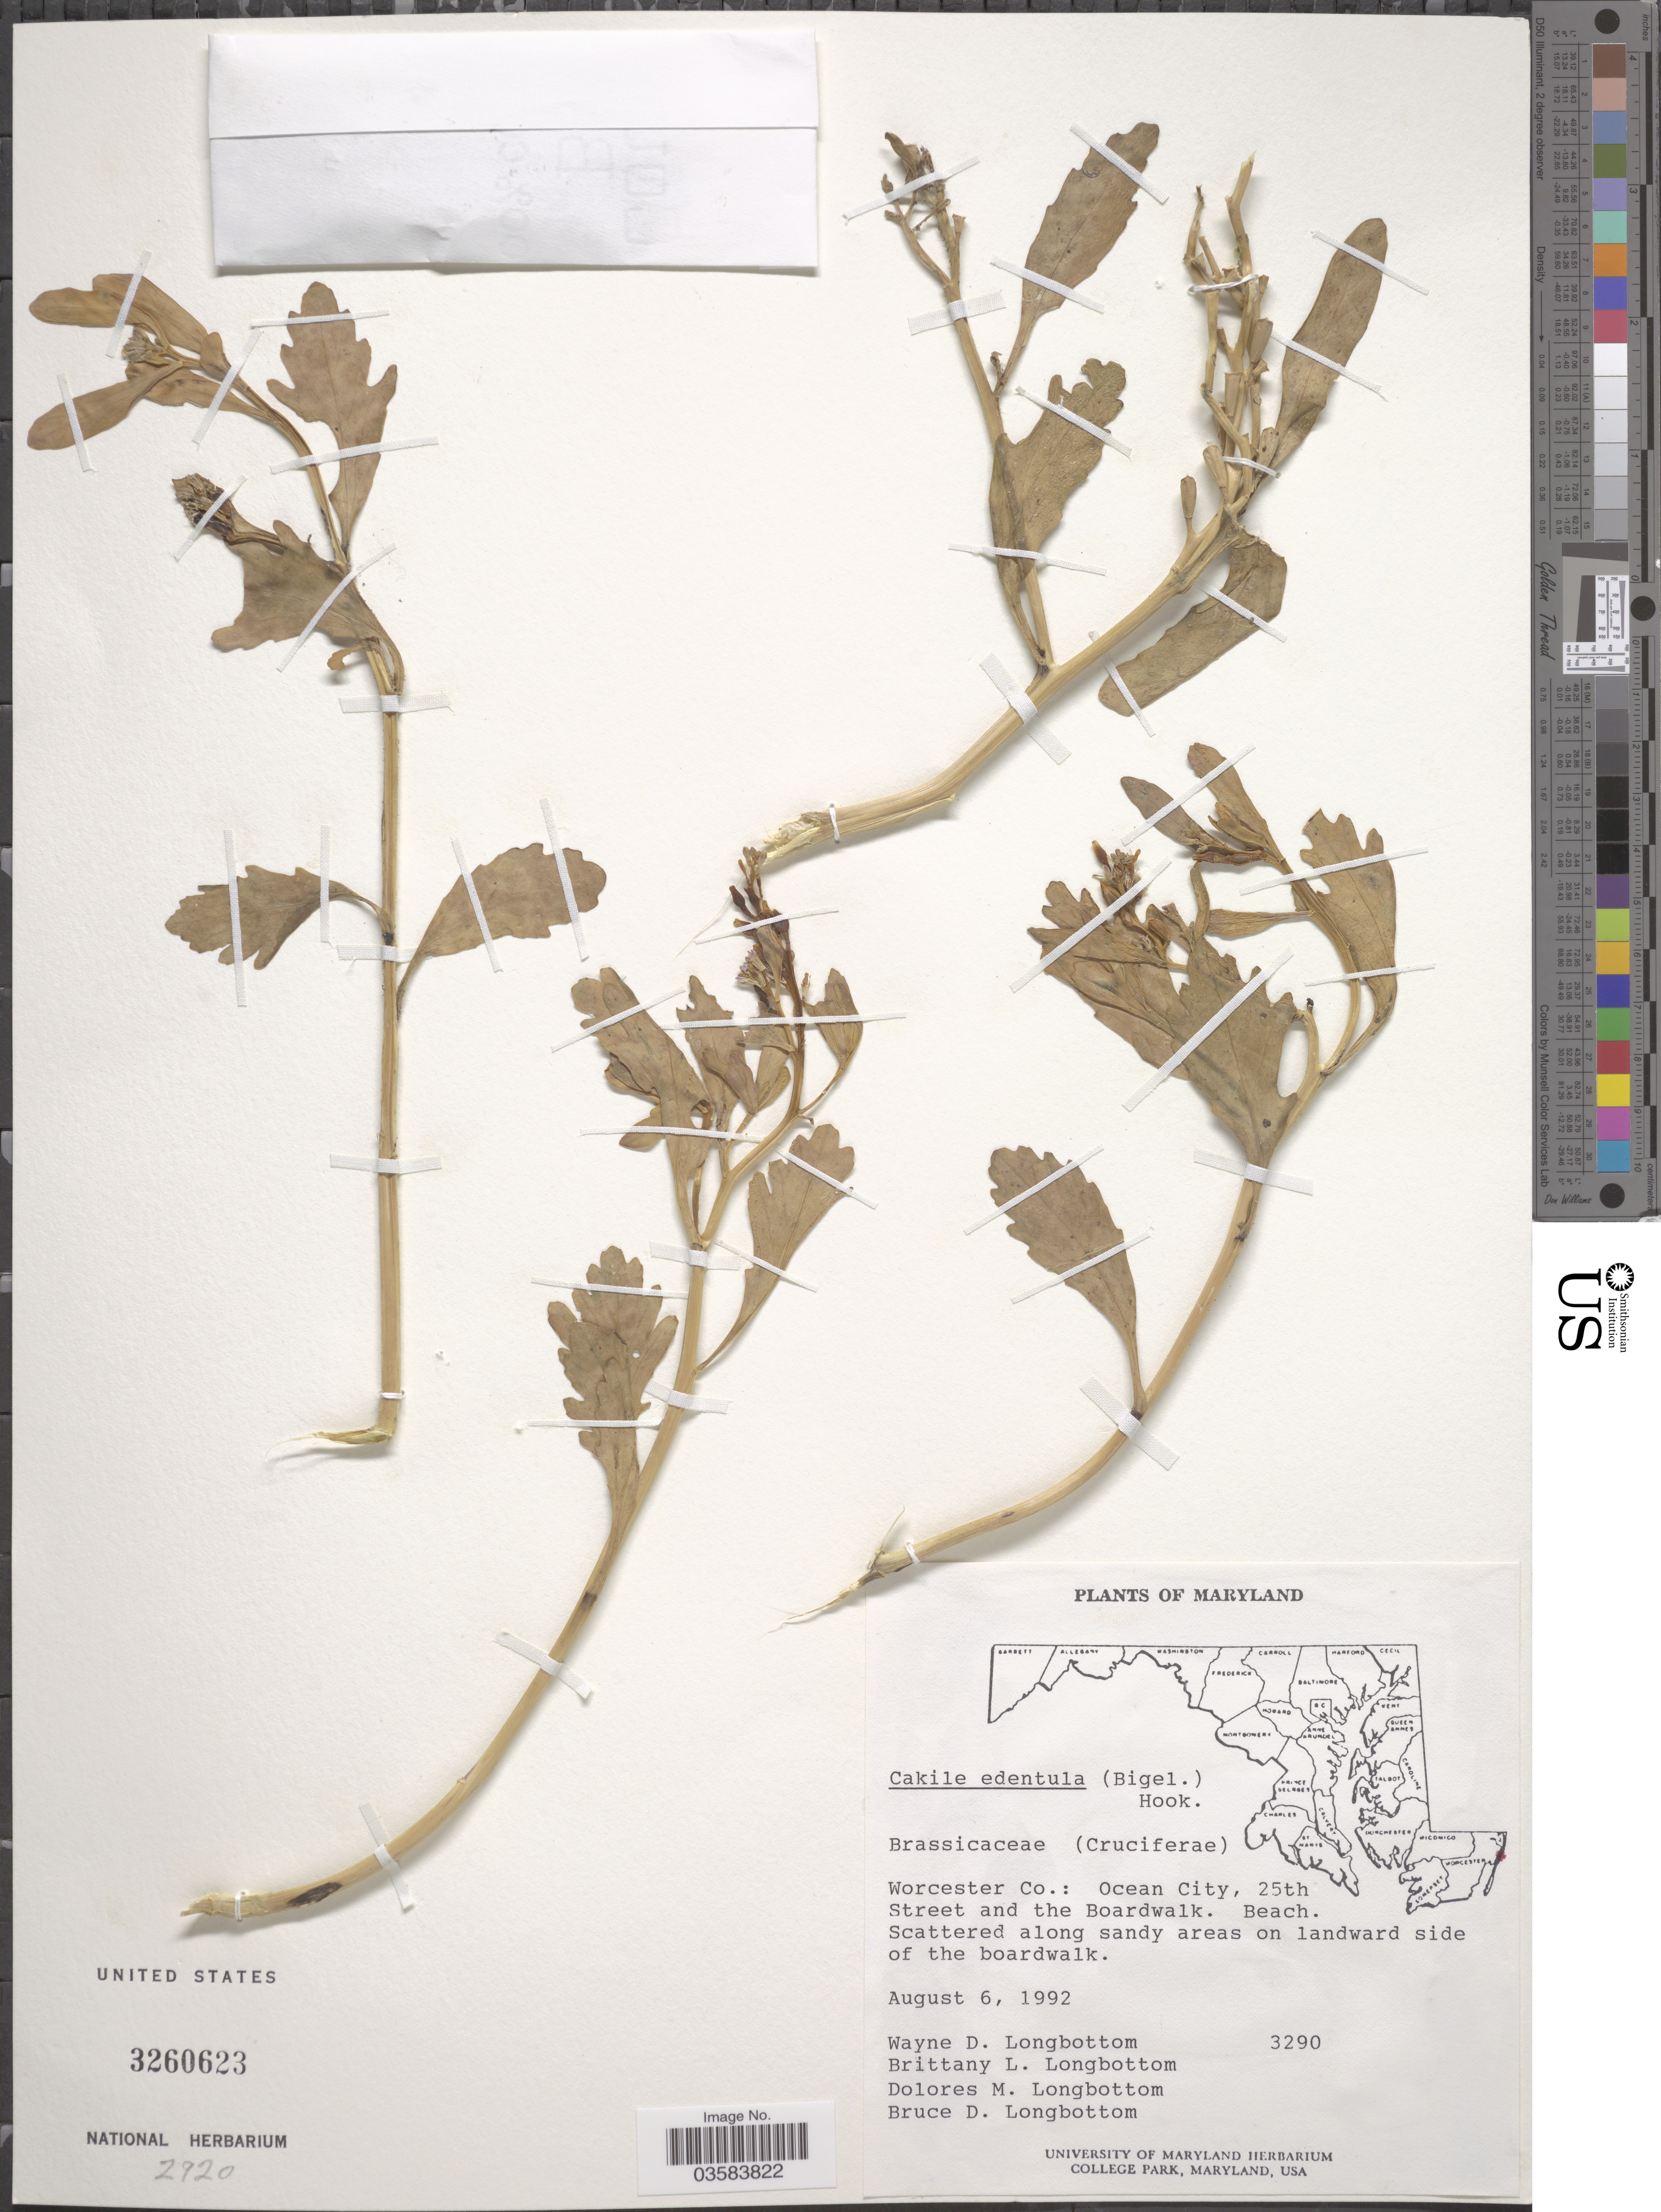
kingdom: Plantae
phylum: Tracheophyta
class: Magnoliopsida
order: Brassicales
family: Brassicaceae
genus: Cakile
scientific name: Cakile edentula var. edentula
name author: (Bigelow) Hook.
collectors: W. D. Longbottom, B. Longbottom, D. Longbottom & B. Longbottom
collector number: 3290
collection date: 1992-08-06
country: United States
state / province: Maryland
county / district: Worcester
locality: Worcester Co.: Ocean city, 25th street and the Boardwalk. Beach. Scattered along sandy areas on landward side of the boardwalk.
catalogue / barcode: US 3260623